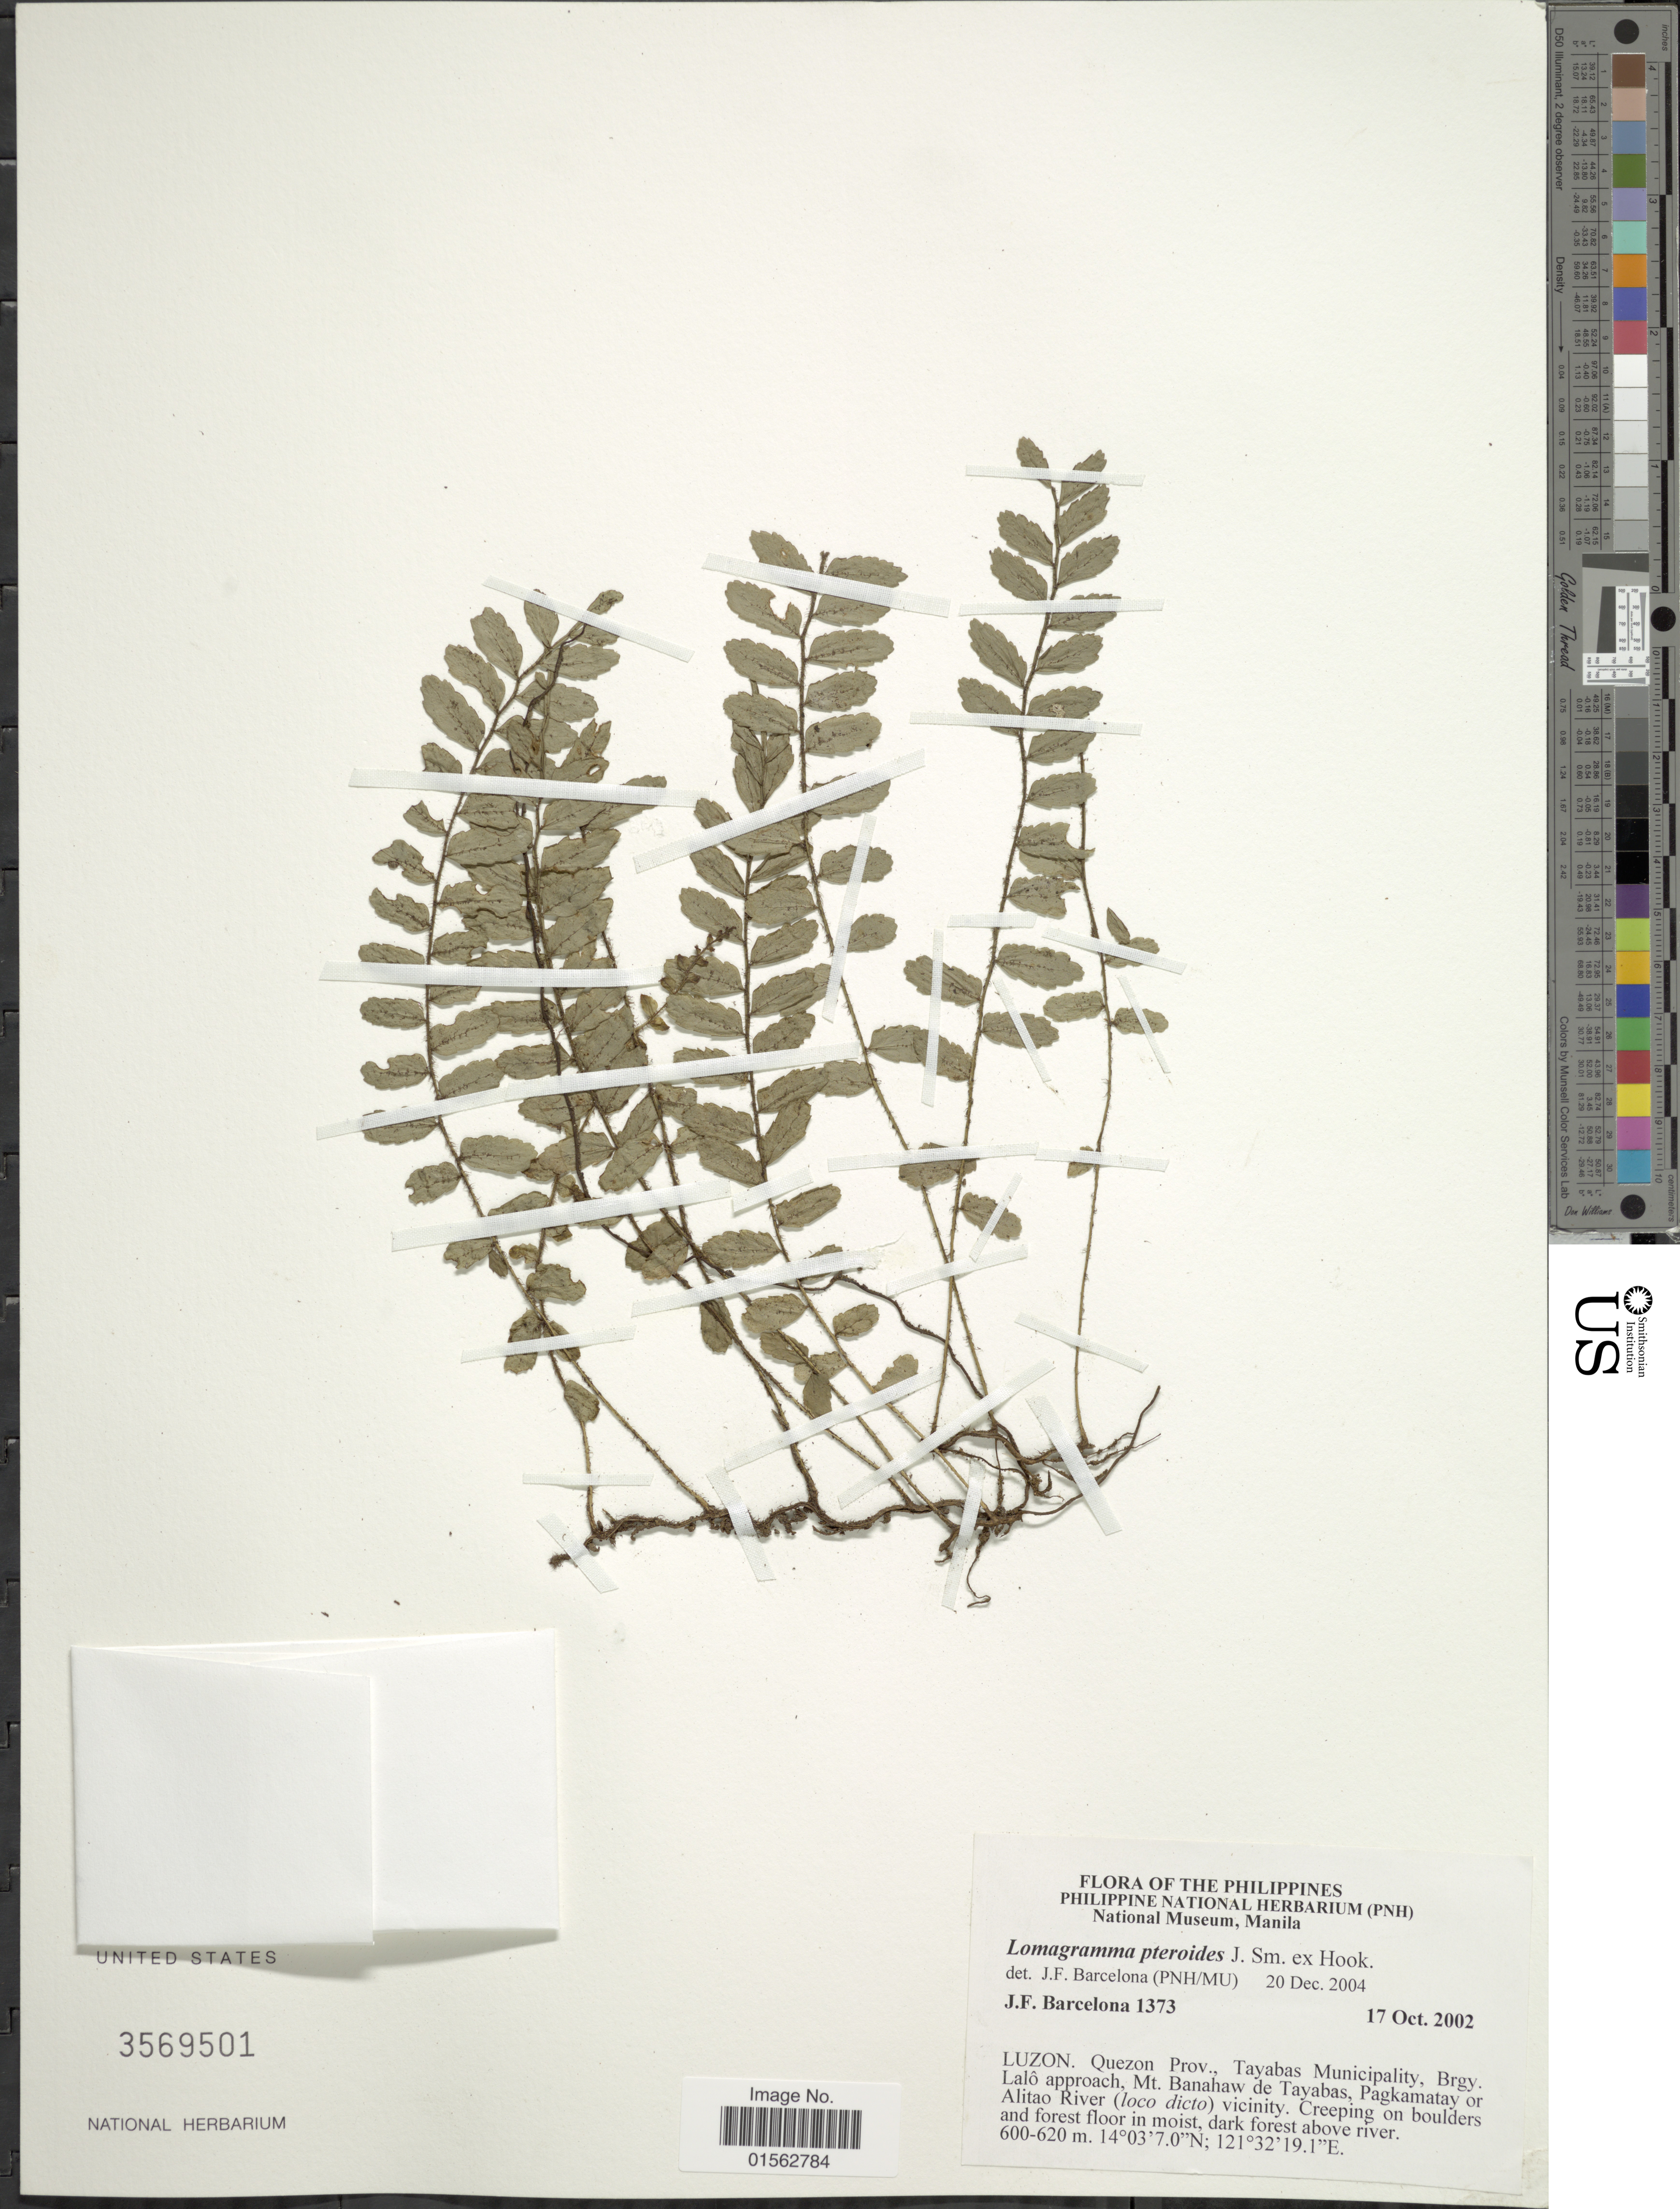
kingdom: Plantae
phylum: Tracheophyta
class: Polypodiopsida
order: Polypodiales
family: Dryopteridaceae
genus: Lomagramma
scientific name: Lomagramma pteroides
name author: J. Sm.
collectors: J. F. Barcelona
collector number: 1373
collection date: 2002-10-17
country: Philippines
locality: Philippines, Luzon, Quezon Prov., Tayabas Municipality, Brgy. Lalô approach, Mt. Banahaw de Tayabas, Pagkamatay or Alitao River (loco dicto vicinity, creeping on boulders and forest floor in moist, dark forest above river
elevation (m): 600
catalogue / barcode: US 3569501